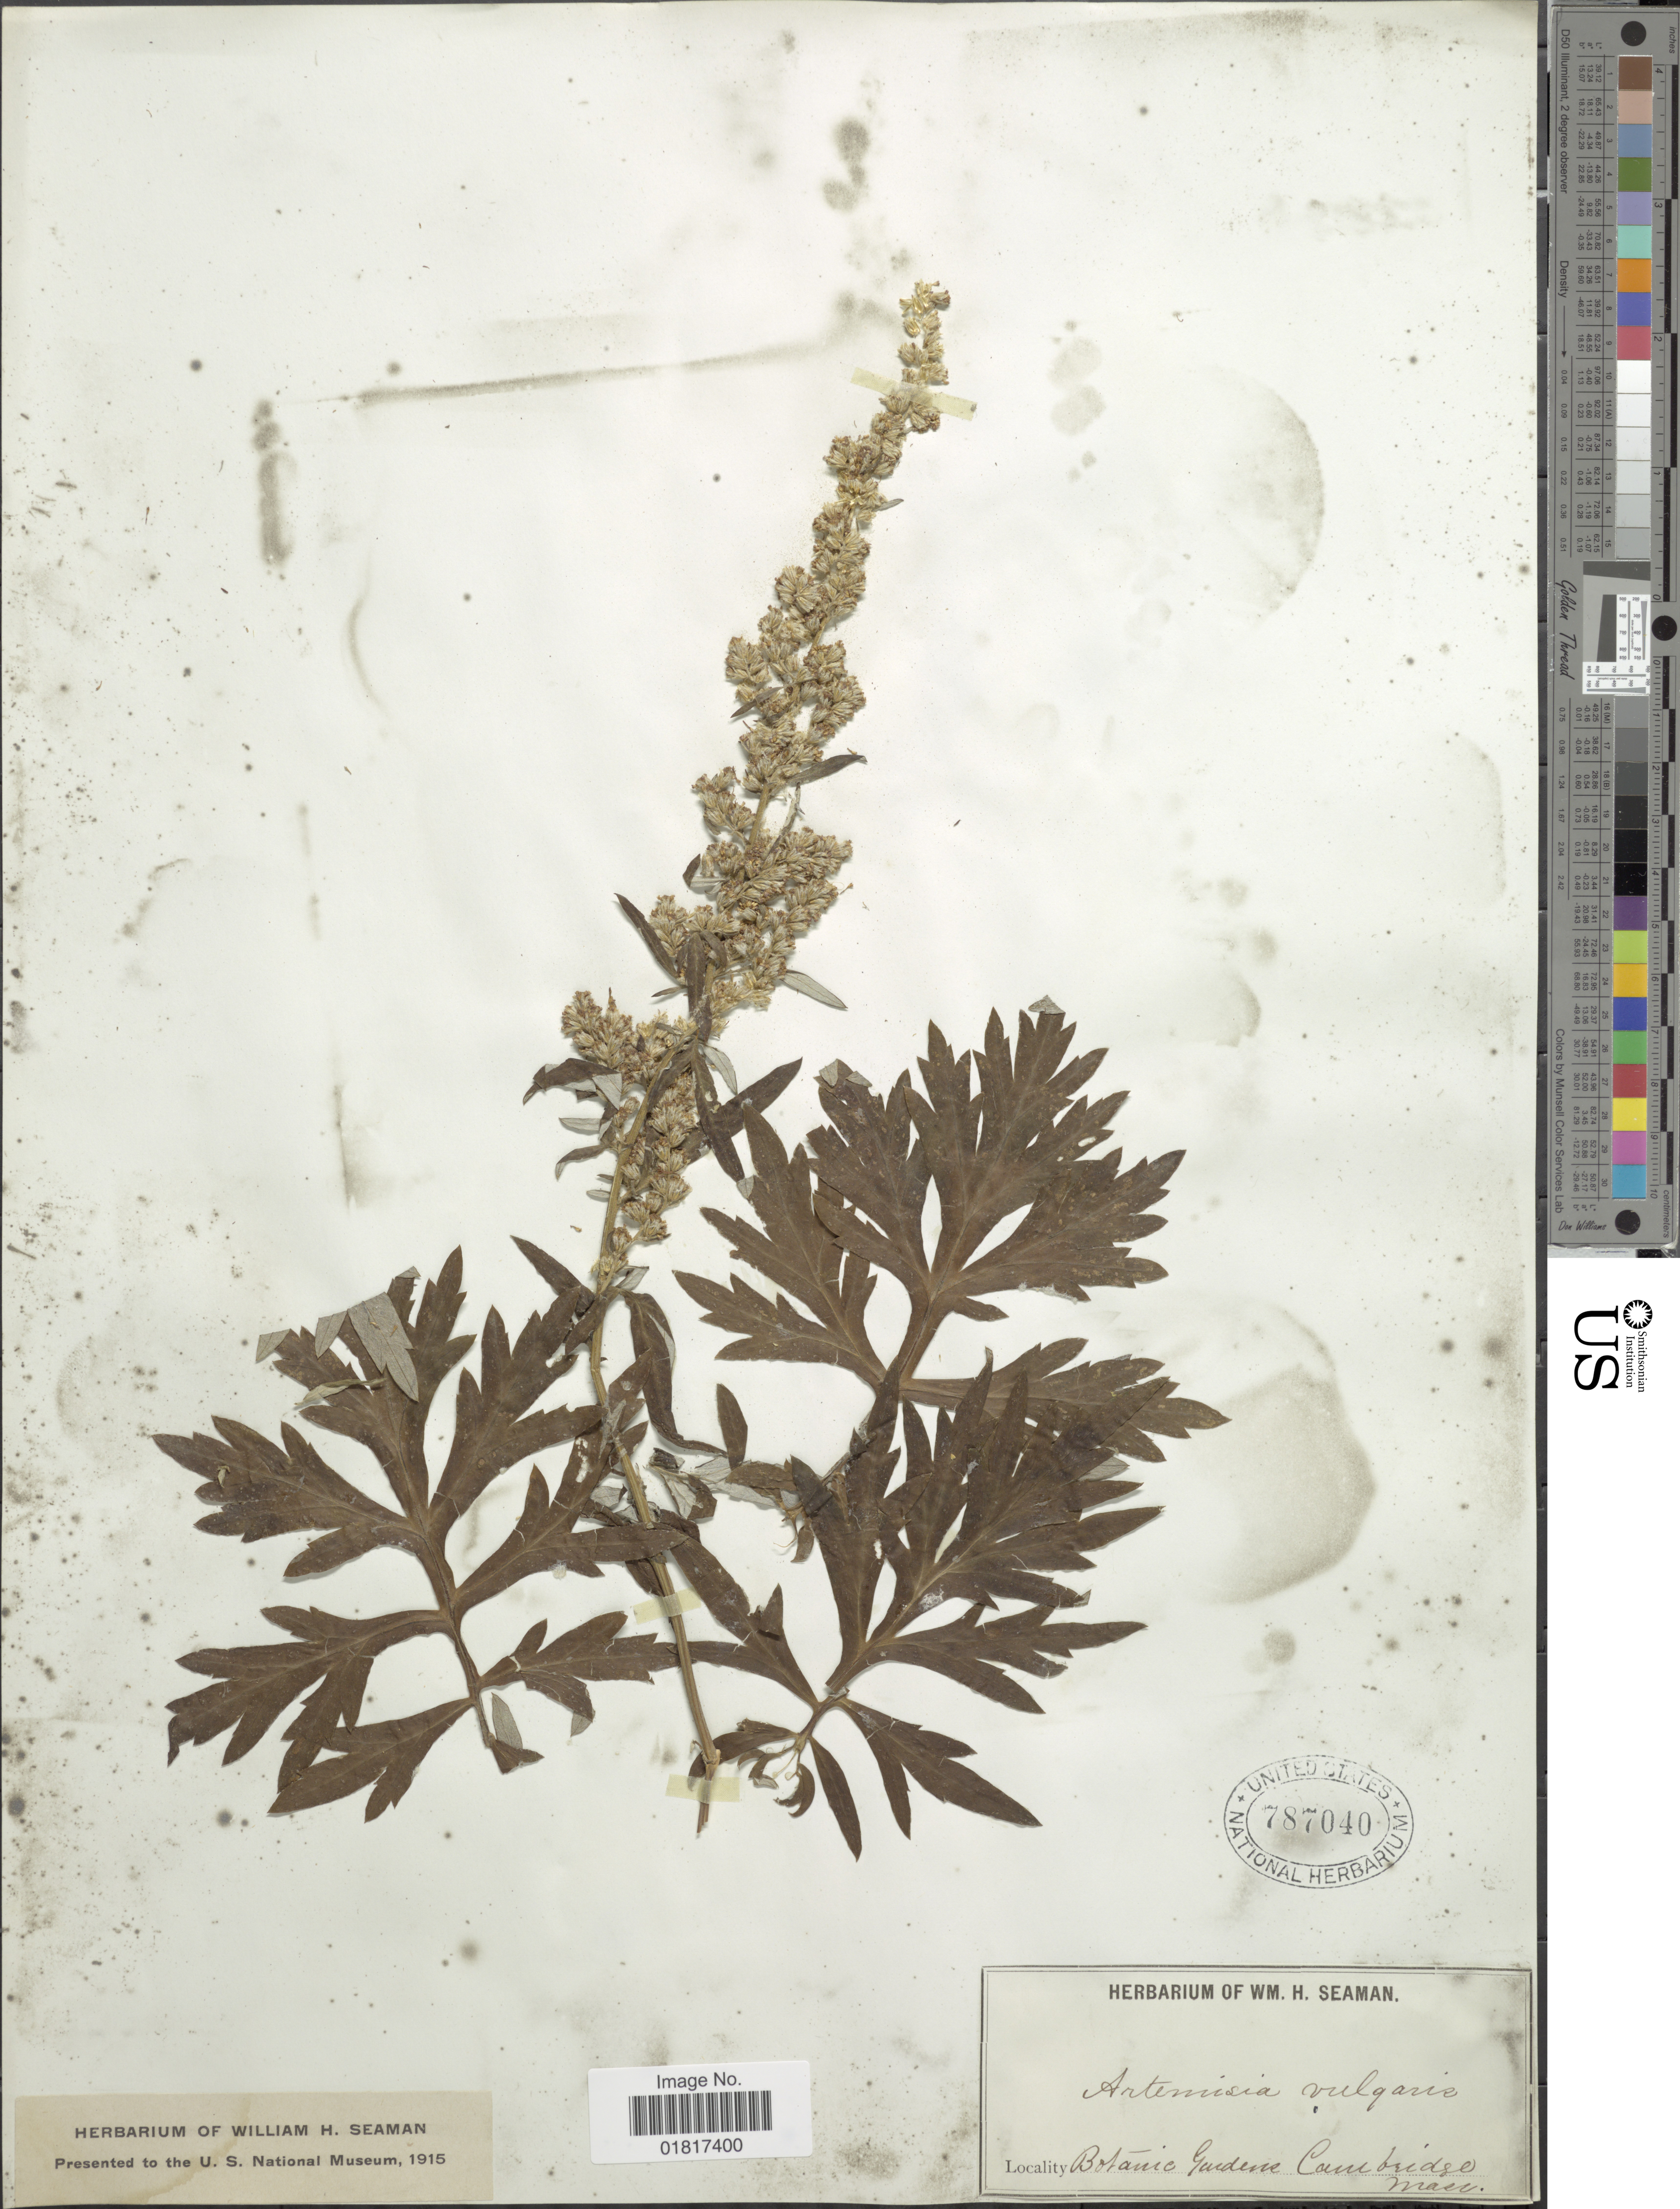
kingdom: Plantae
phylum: Tracheophyta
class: Magnoliopsida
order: Asterales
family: Asteraceae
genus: Artemisia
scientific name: Artemisia vulgaris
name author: L.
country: United States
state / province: Massachusetts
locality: Botanic Gardens Cambridge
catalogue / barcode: US 787040